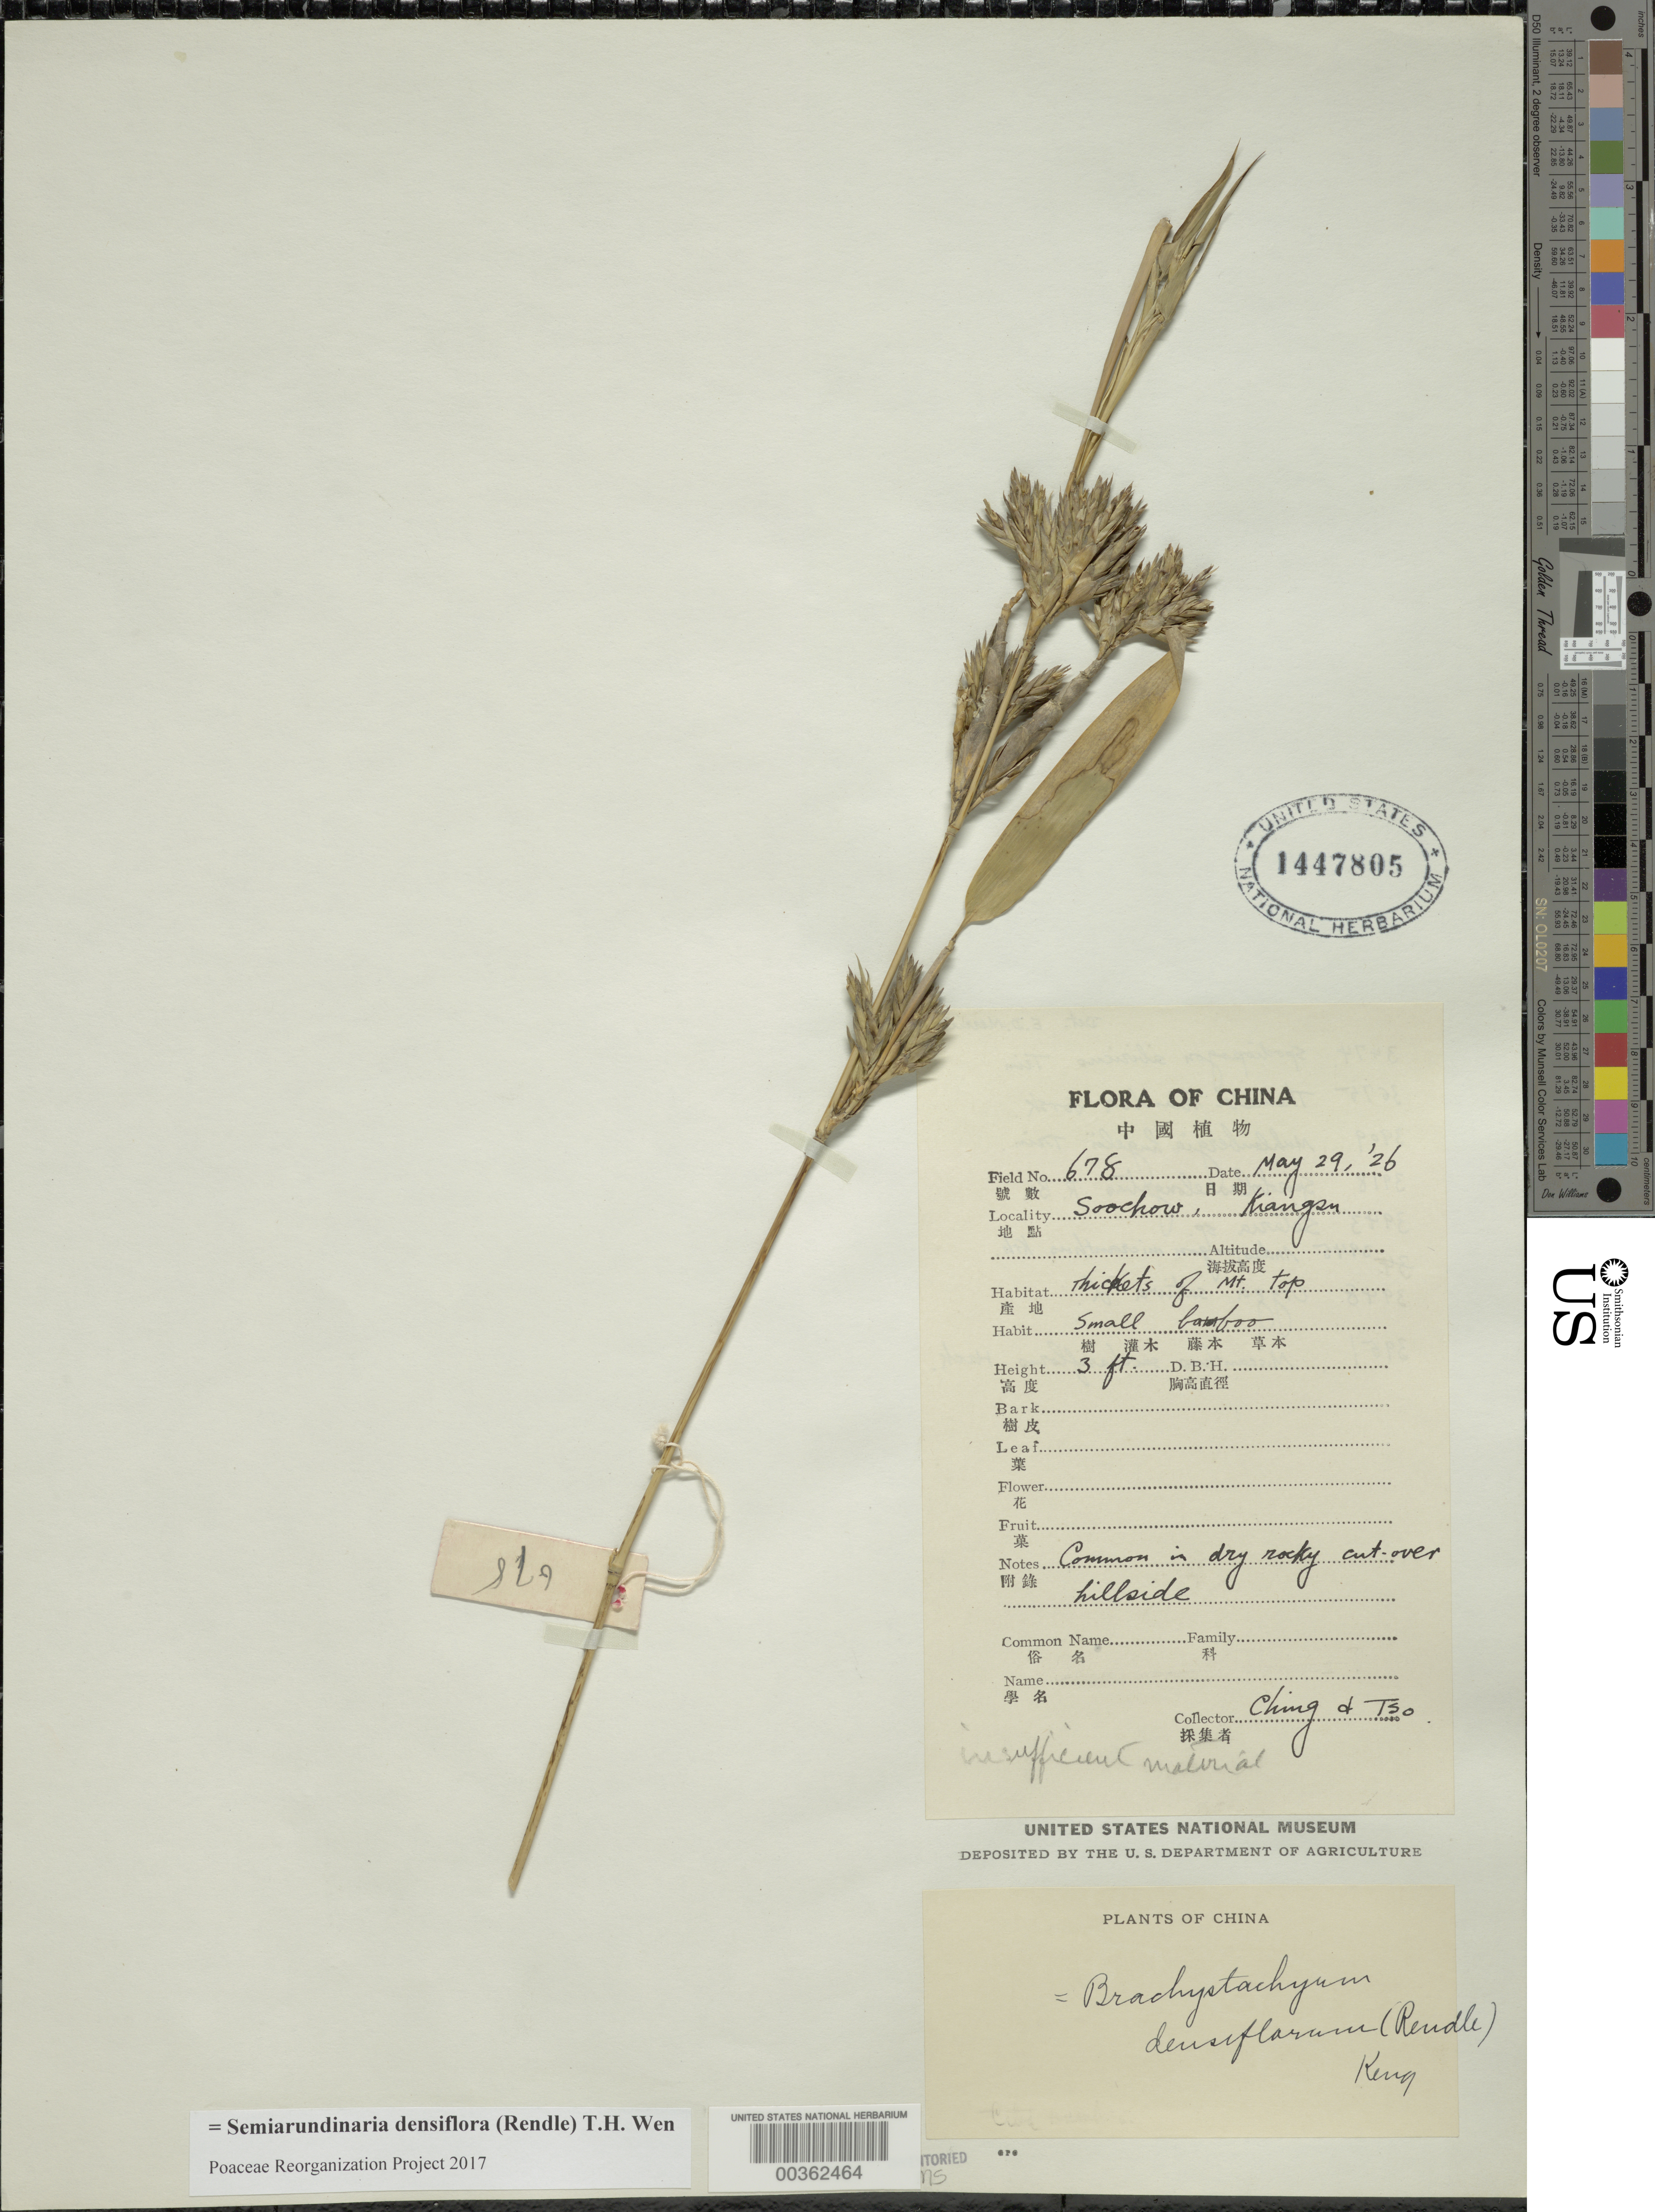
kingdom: Plantae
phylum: Tracheophyta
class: Liliopsida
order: Poales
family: Poaceae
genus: Brachystachyum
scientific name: Brachystachyum densiflorum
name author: (Rendle) Keng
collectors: -- Ching & -. Tso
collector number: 678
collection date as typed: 29 May 1926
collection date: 1926-05-29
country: China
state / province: Jiangsu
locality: Soochow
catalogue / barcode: US 1447805